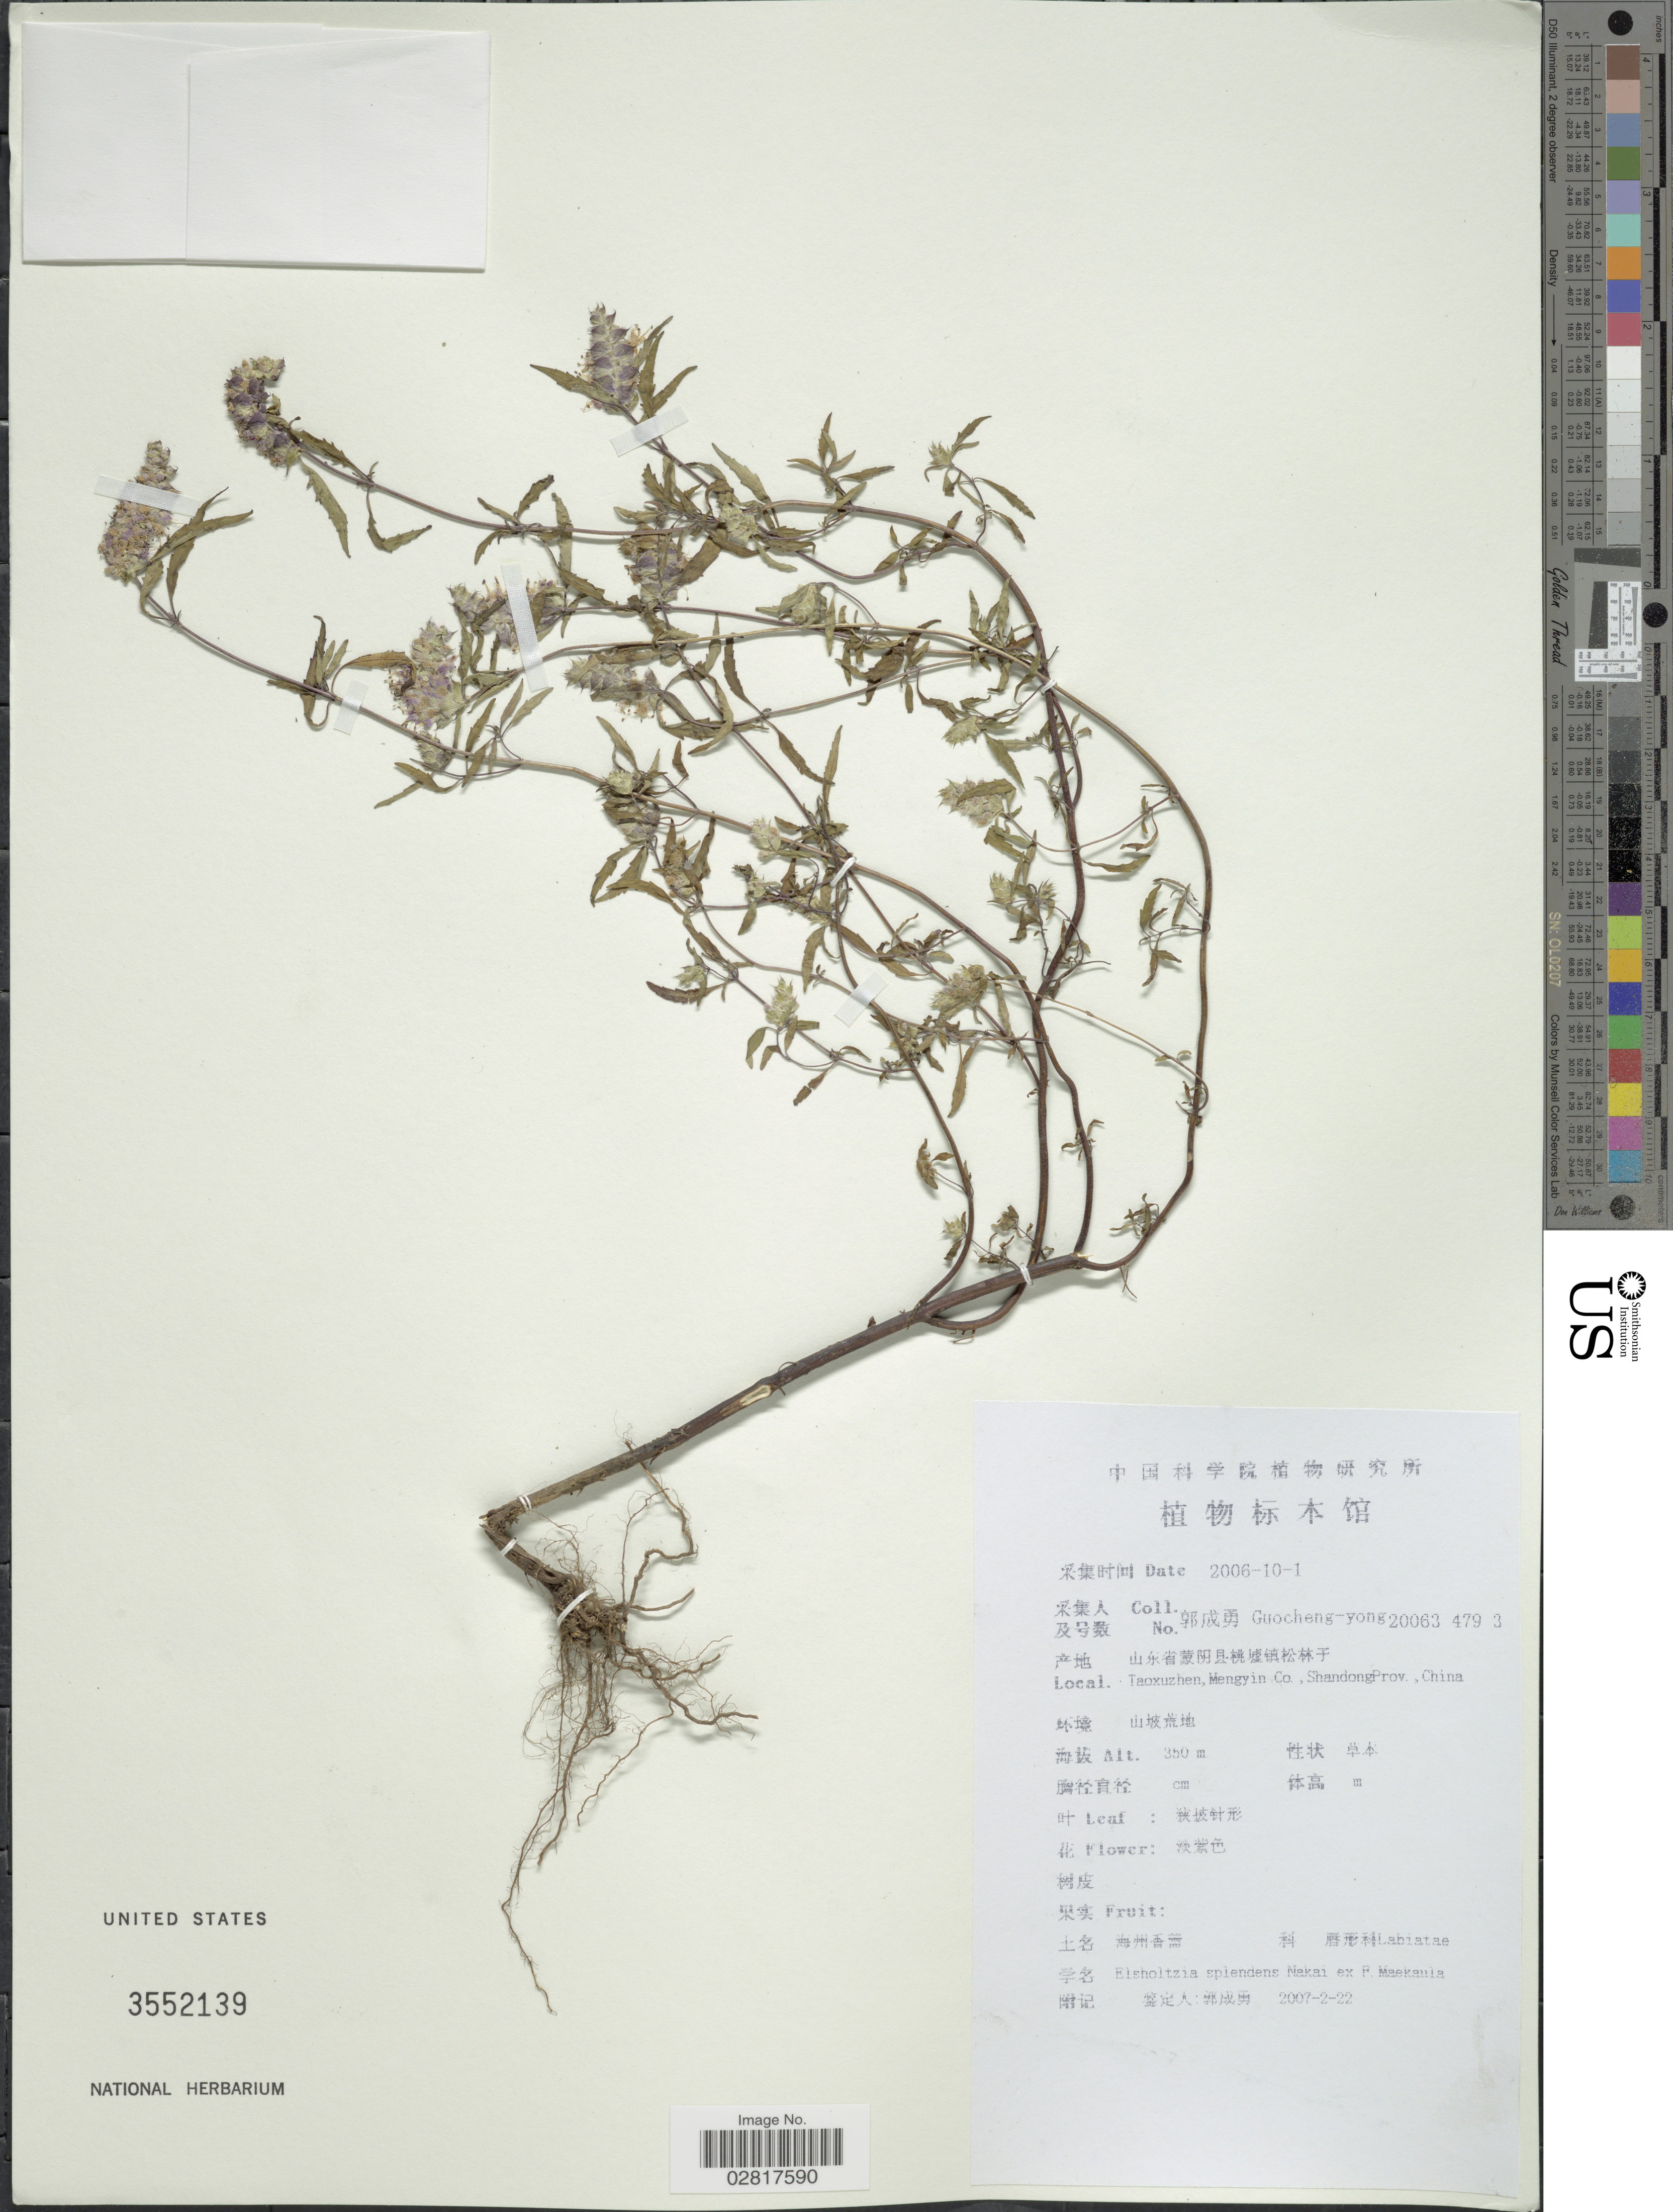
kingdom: Plantae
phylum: Tracheophyta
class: Magnoliopsida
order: Lamiales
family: Lamiaceae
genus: Elsholtzia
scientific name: Elsholtzia splendens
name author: Nakai ex F. Maek.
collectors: Guo cheng-yong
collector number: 20063-479-3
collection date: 2006-10-01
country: China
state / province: Shandong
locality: Taoxuzhen, Mengyin Co., Shandong Prov.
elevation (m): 350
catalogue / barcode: US 3552139